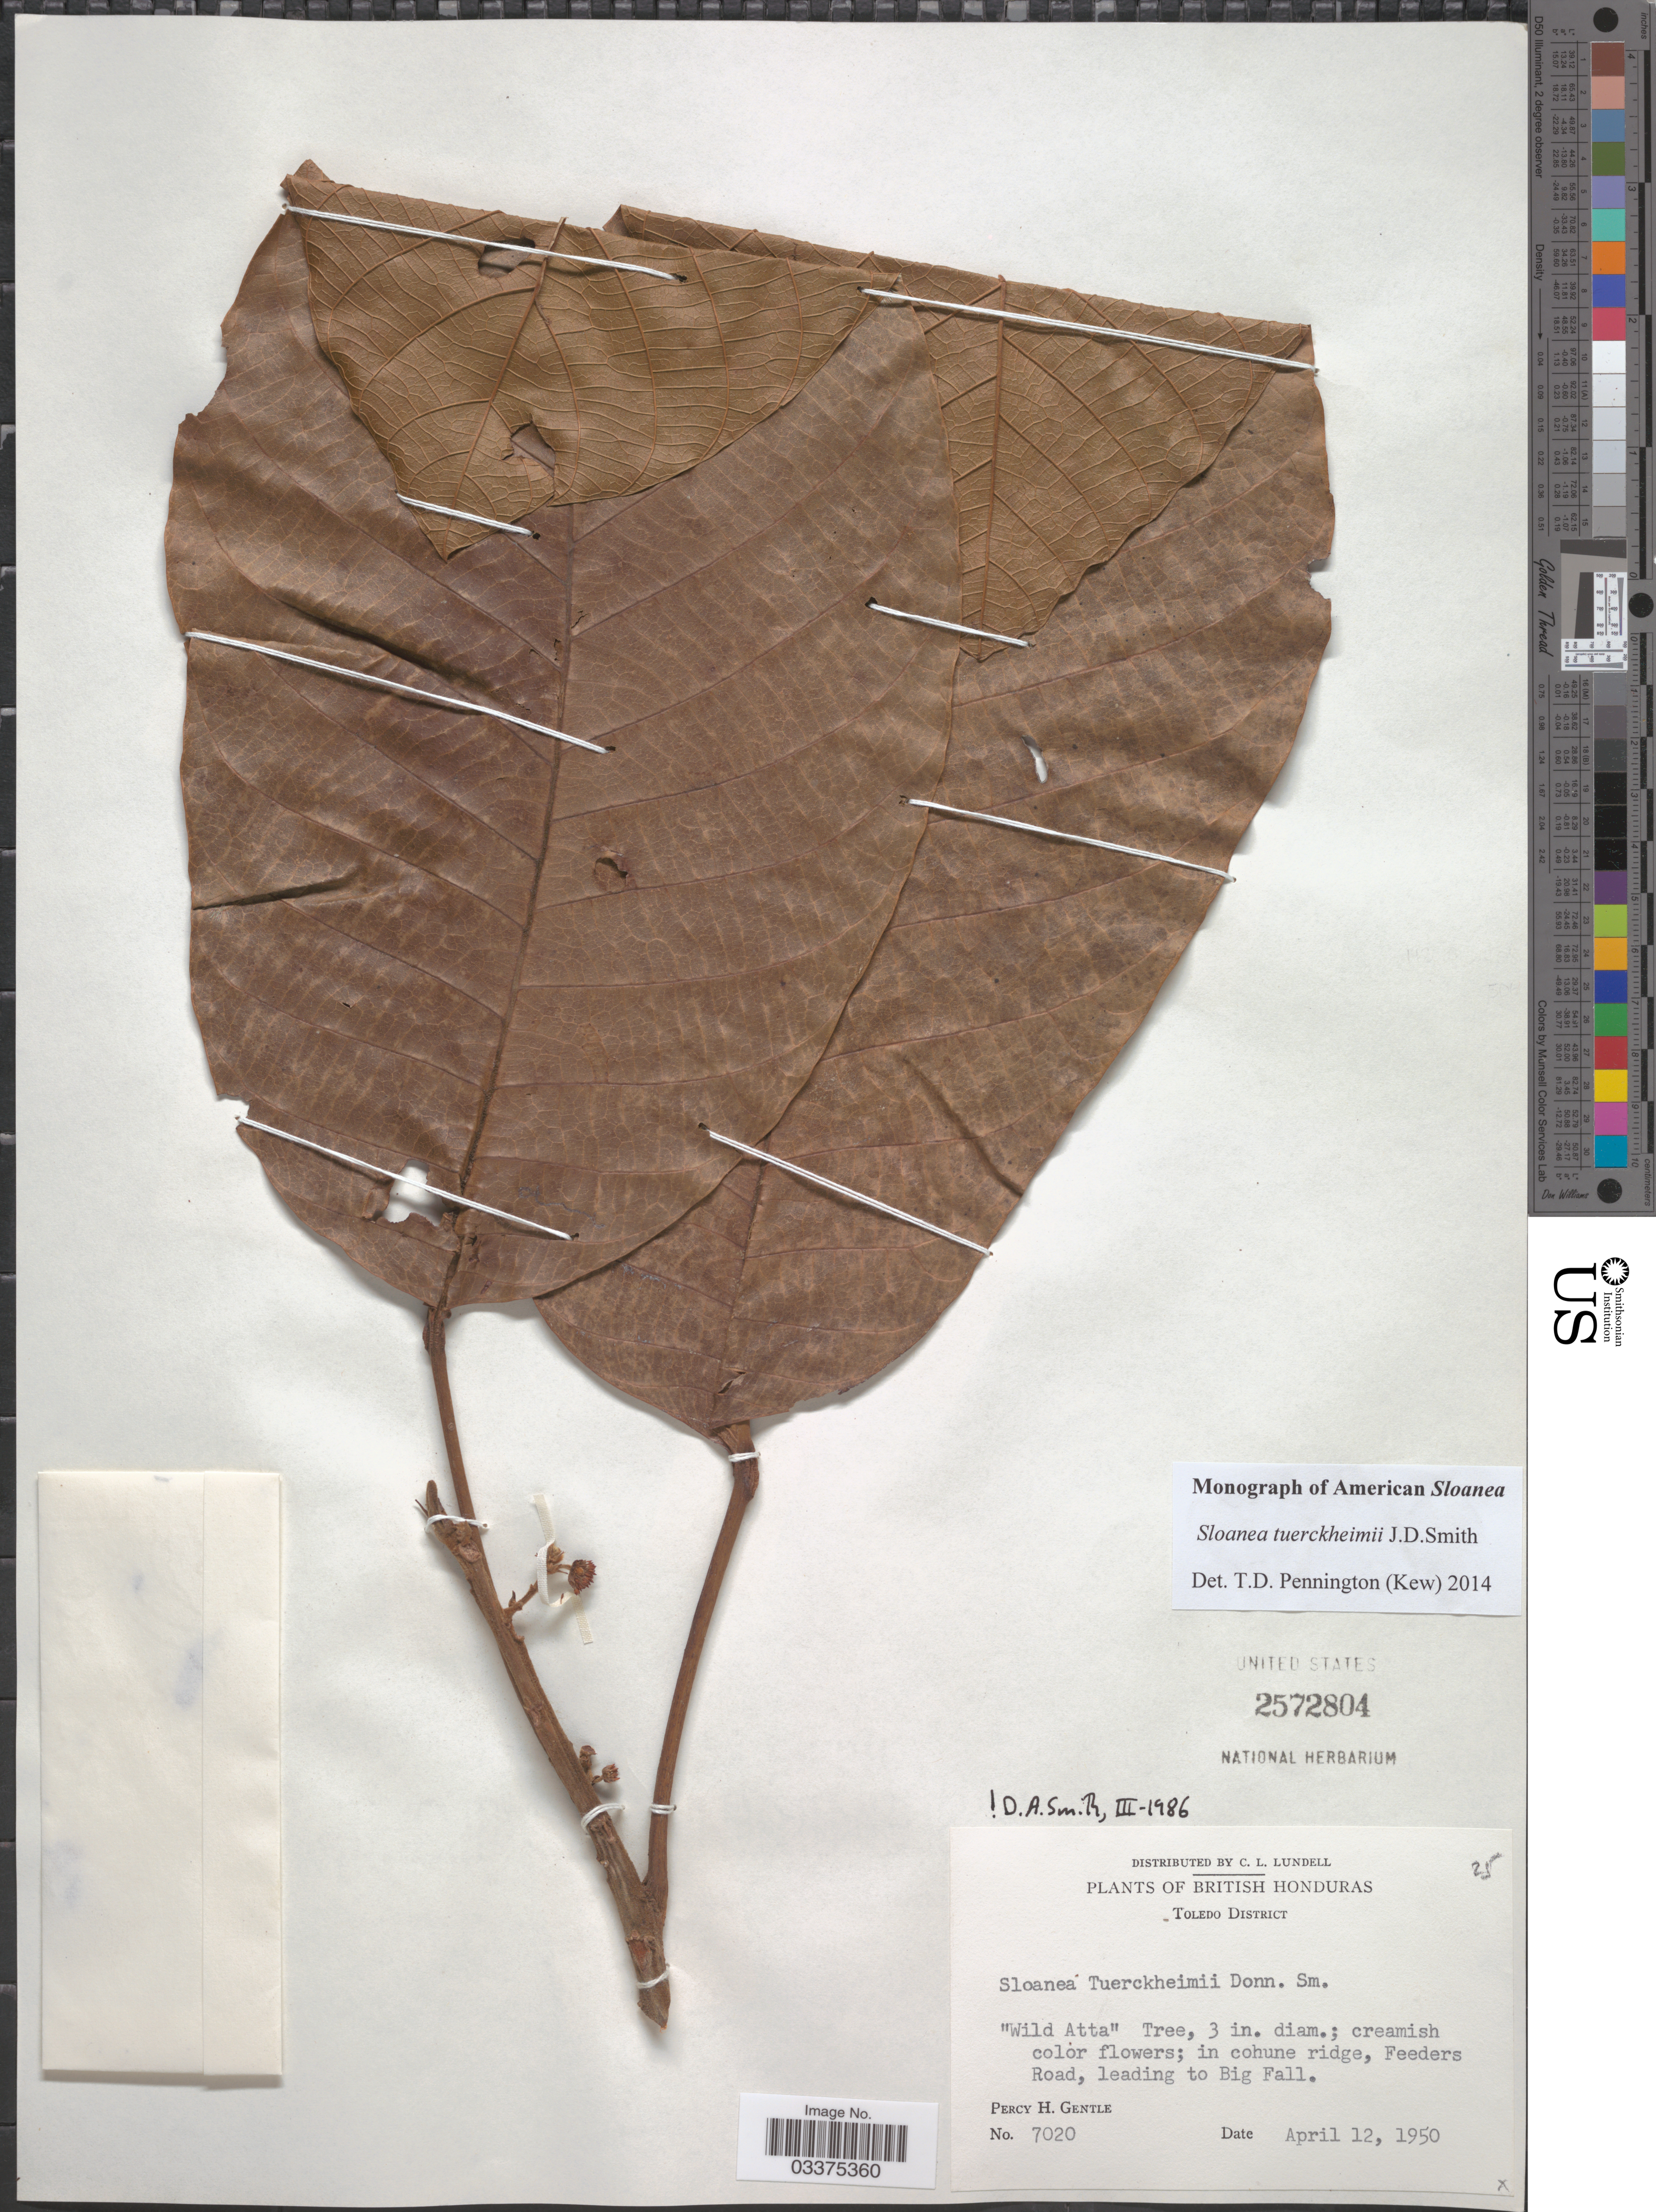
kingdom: Plantae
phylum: Tracheophyta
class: Magnoliopsida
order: Oxalidales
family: Elaeocarpaceae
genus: Sloanea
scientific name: Sloanea tuerckheimii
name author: Donn. Sm.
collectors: P. H. Gentle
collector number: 7020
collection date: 1950-04-12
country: Belize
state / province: Toledo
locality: British Honduras. Toledo District. Feeders Road, leading to Big Fall.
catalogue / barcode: US 2572804